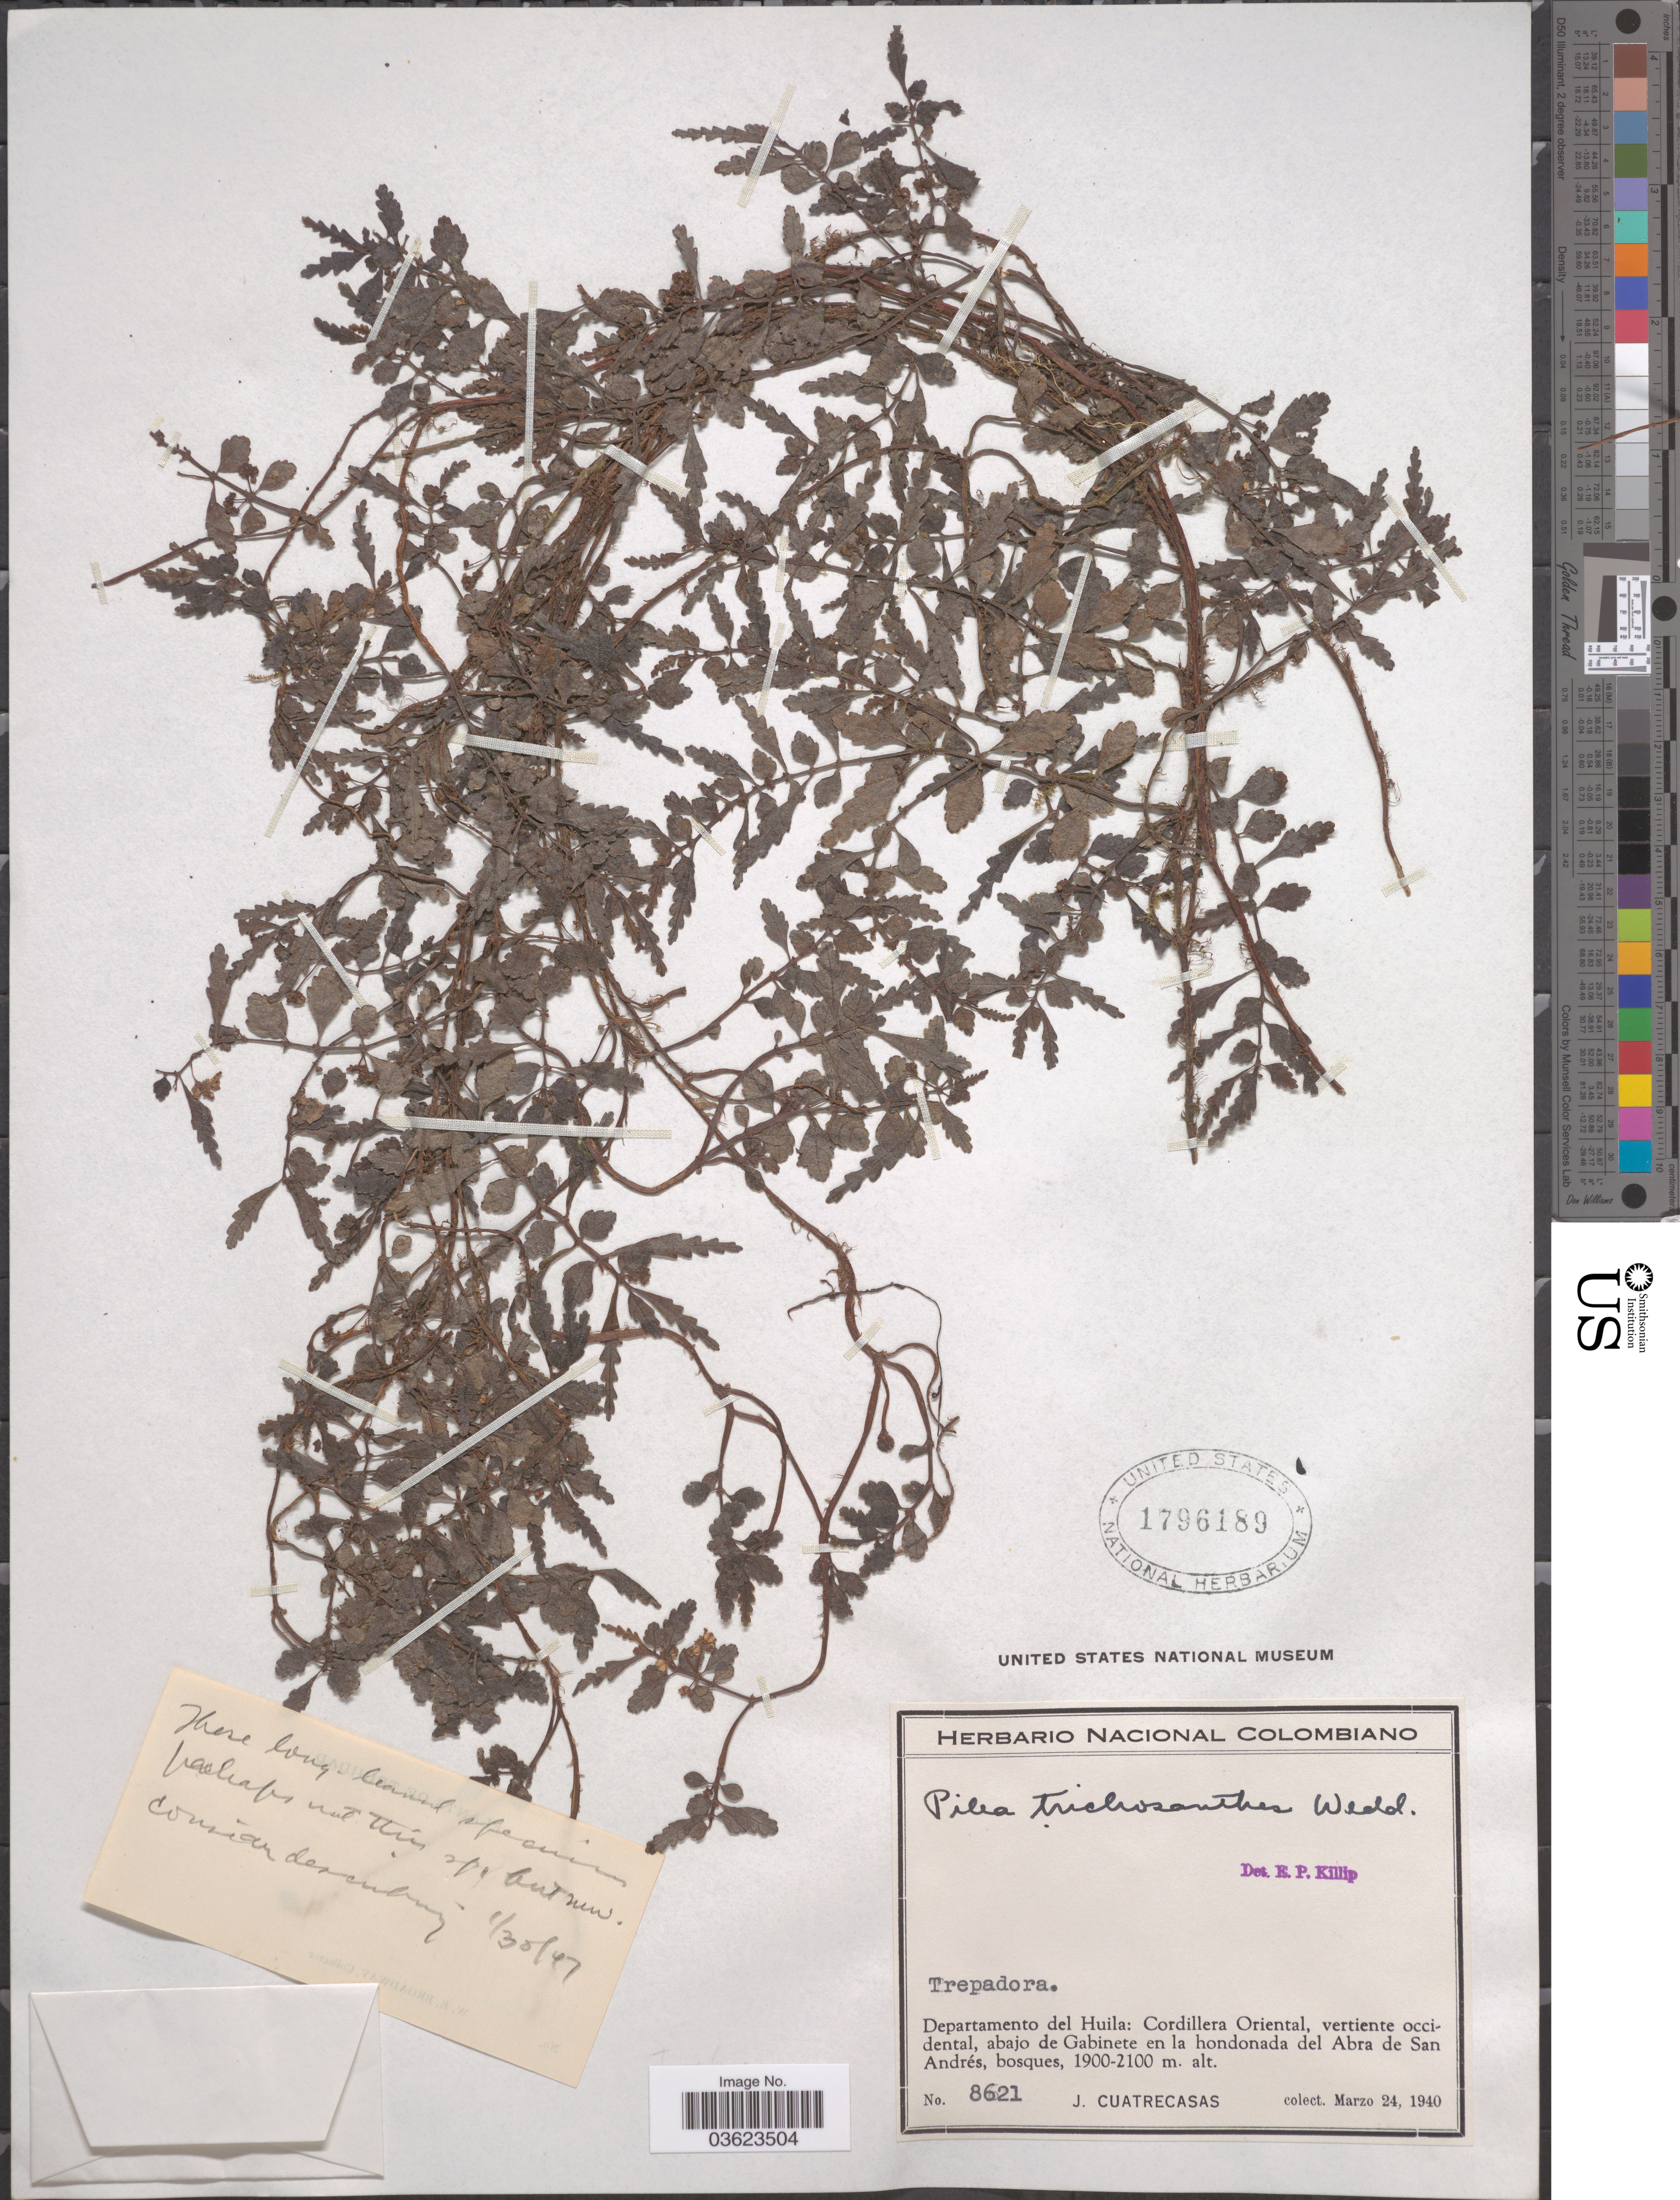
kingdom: Plantae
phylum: Tracheophyta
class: Magnoliopsida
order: Rosales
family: Urticaceae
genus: Pilea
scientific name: Pilea trichosanthes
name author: Wedd. in DC.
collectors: J. Cuatrecasas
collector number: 8621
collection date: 1940-03-24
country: Colombia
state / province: Huila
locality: Departamento del Huila: Cordillera Oriental, vertiente occidental, abajo de Gabinete en la hondonada del Abra de San Andrés.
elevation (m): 1900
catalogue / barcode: US 1796189